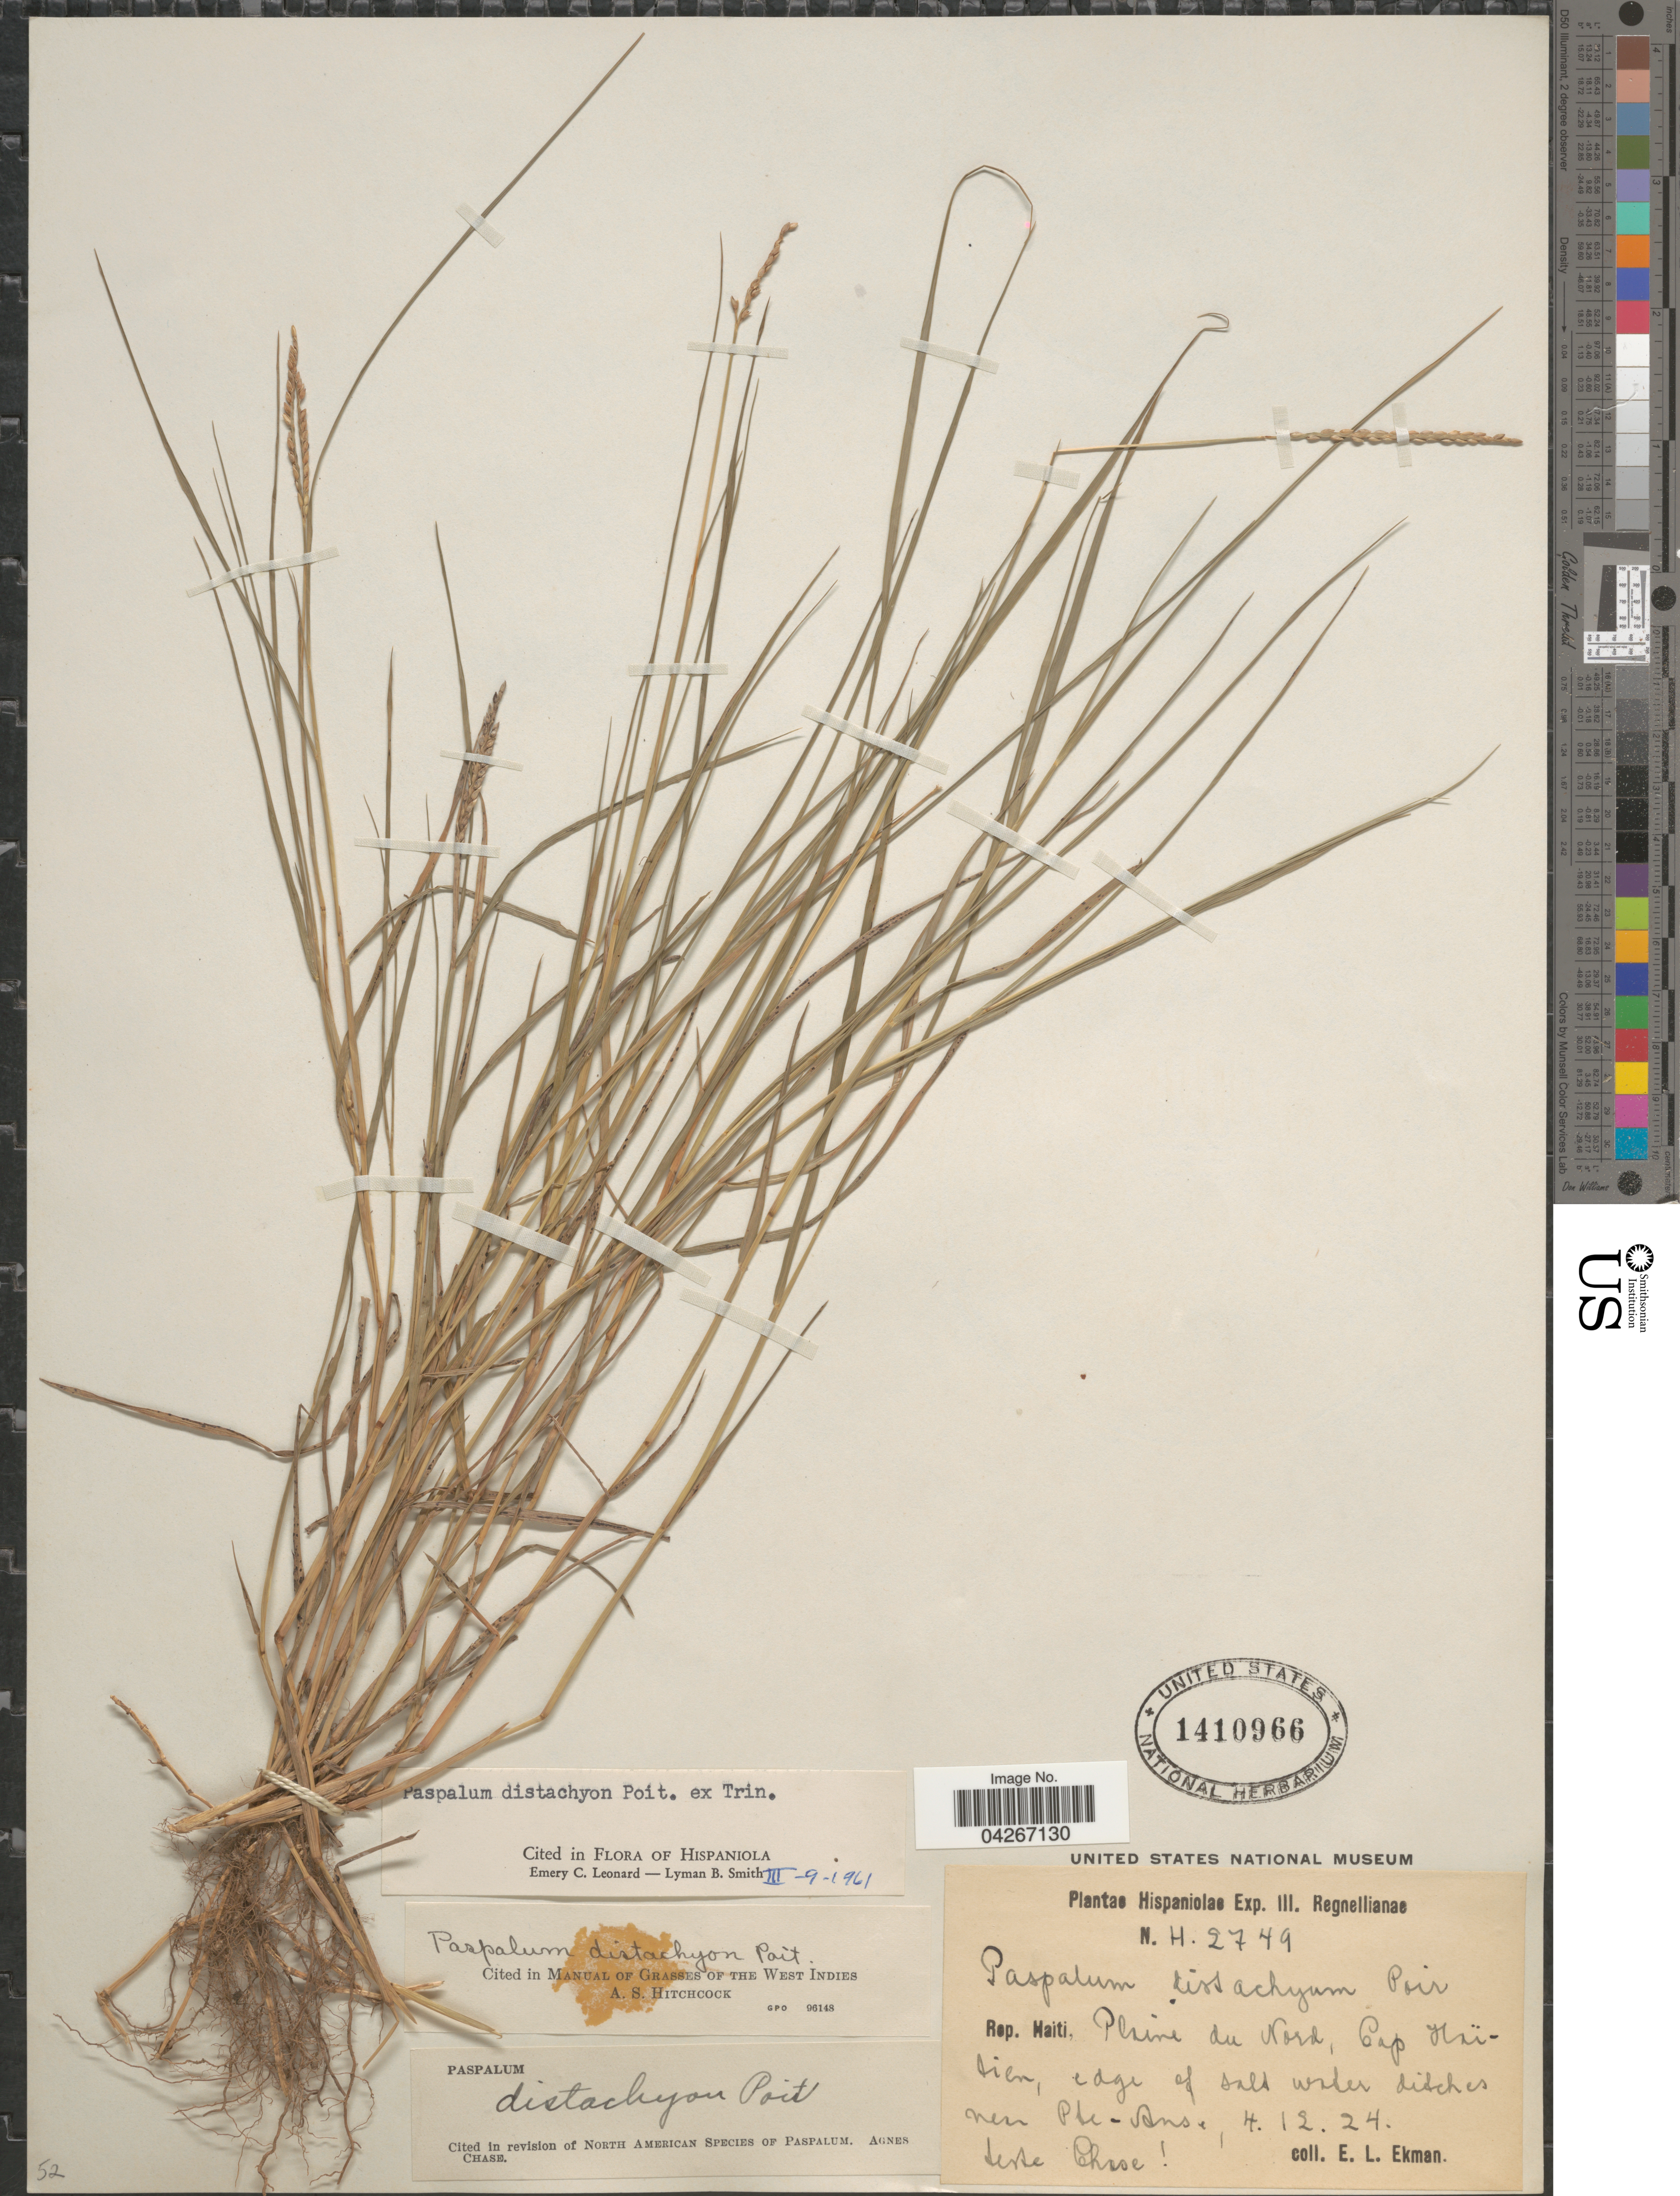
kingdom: Plantae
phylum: Tracheophyta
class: Liliopsida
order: Poales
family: Poaceae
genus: Paspalum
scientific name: Paspalum distachyon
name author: Poiteau ex Trin.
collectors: E. L. Ekman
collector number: H. 2749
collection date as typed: Transcribed d/m/y: 4/12/24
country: Haiti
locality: Hispaniolae Exp.III. Rep. Haiti, Plaine du Nord, Cap Haïtien, edge of salt water ditches near Pte-Anse.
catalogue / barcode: US 1410966